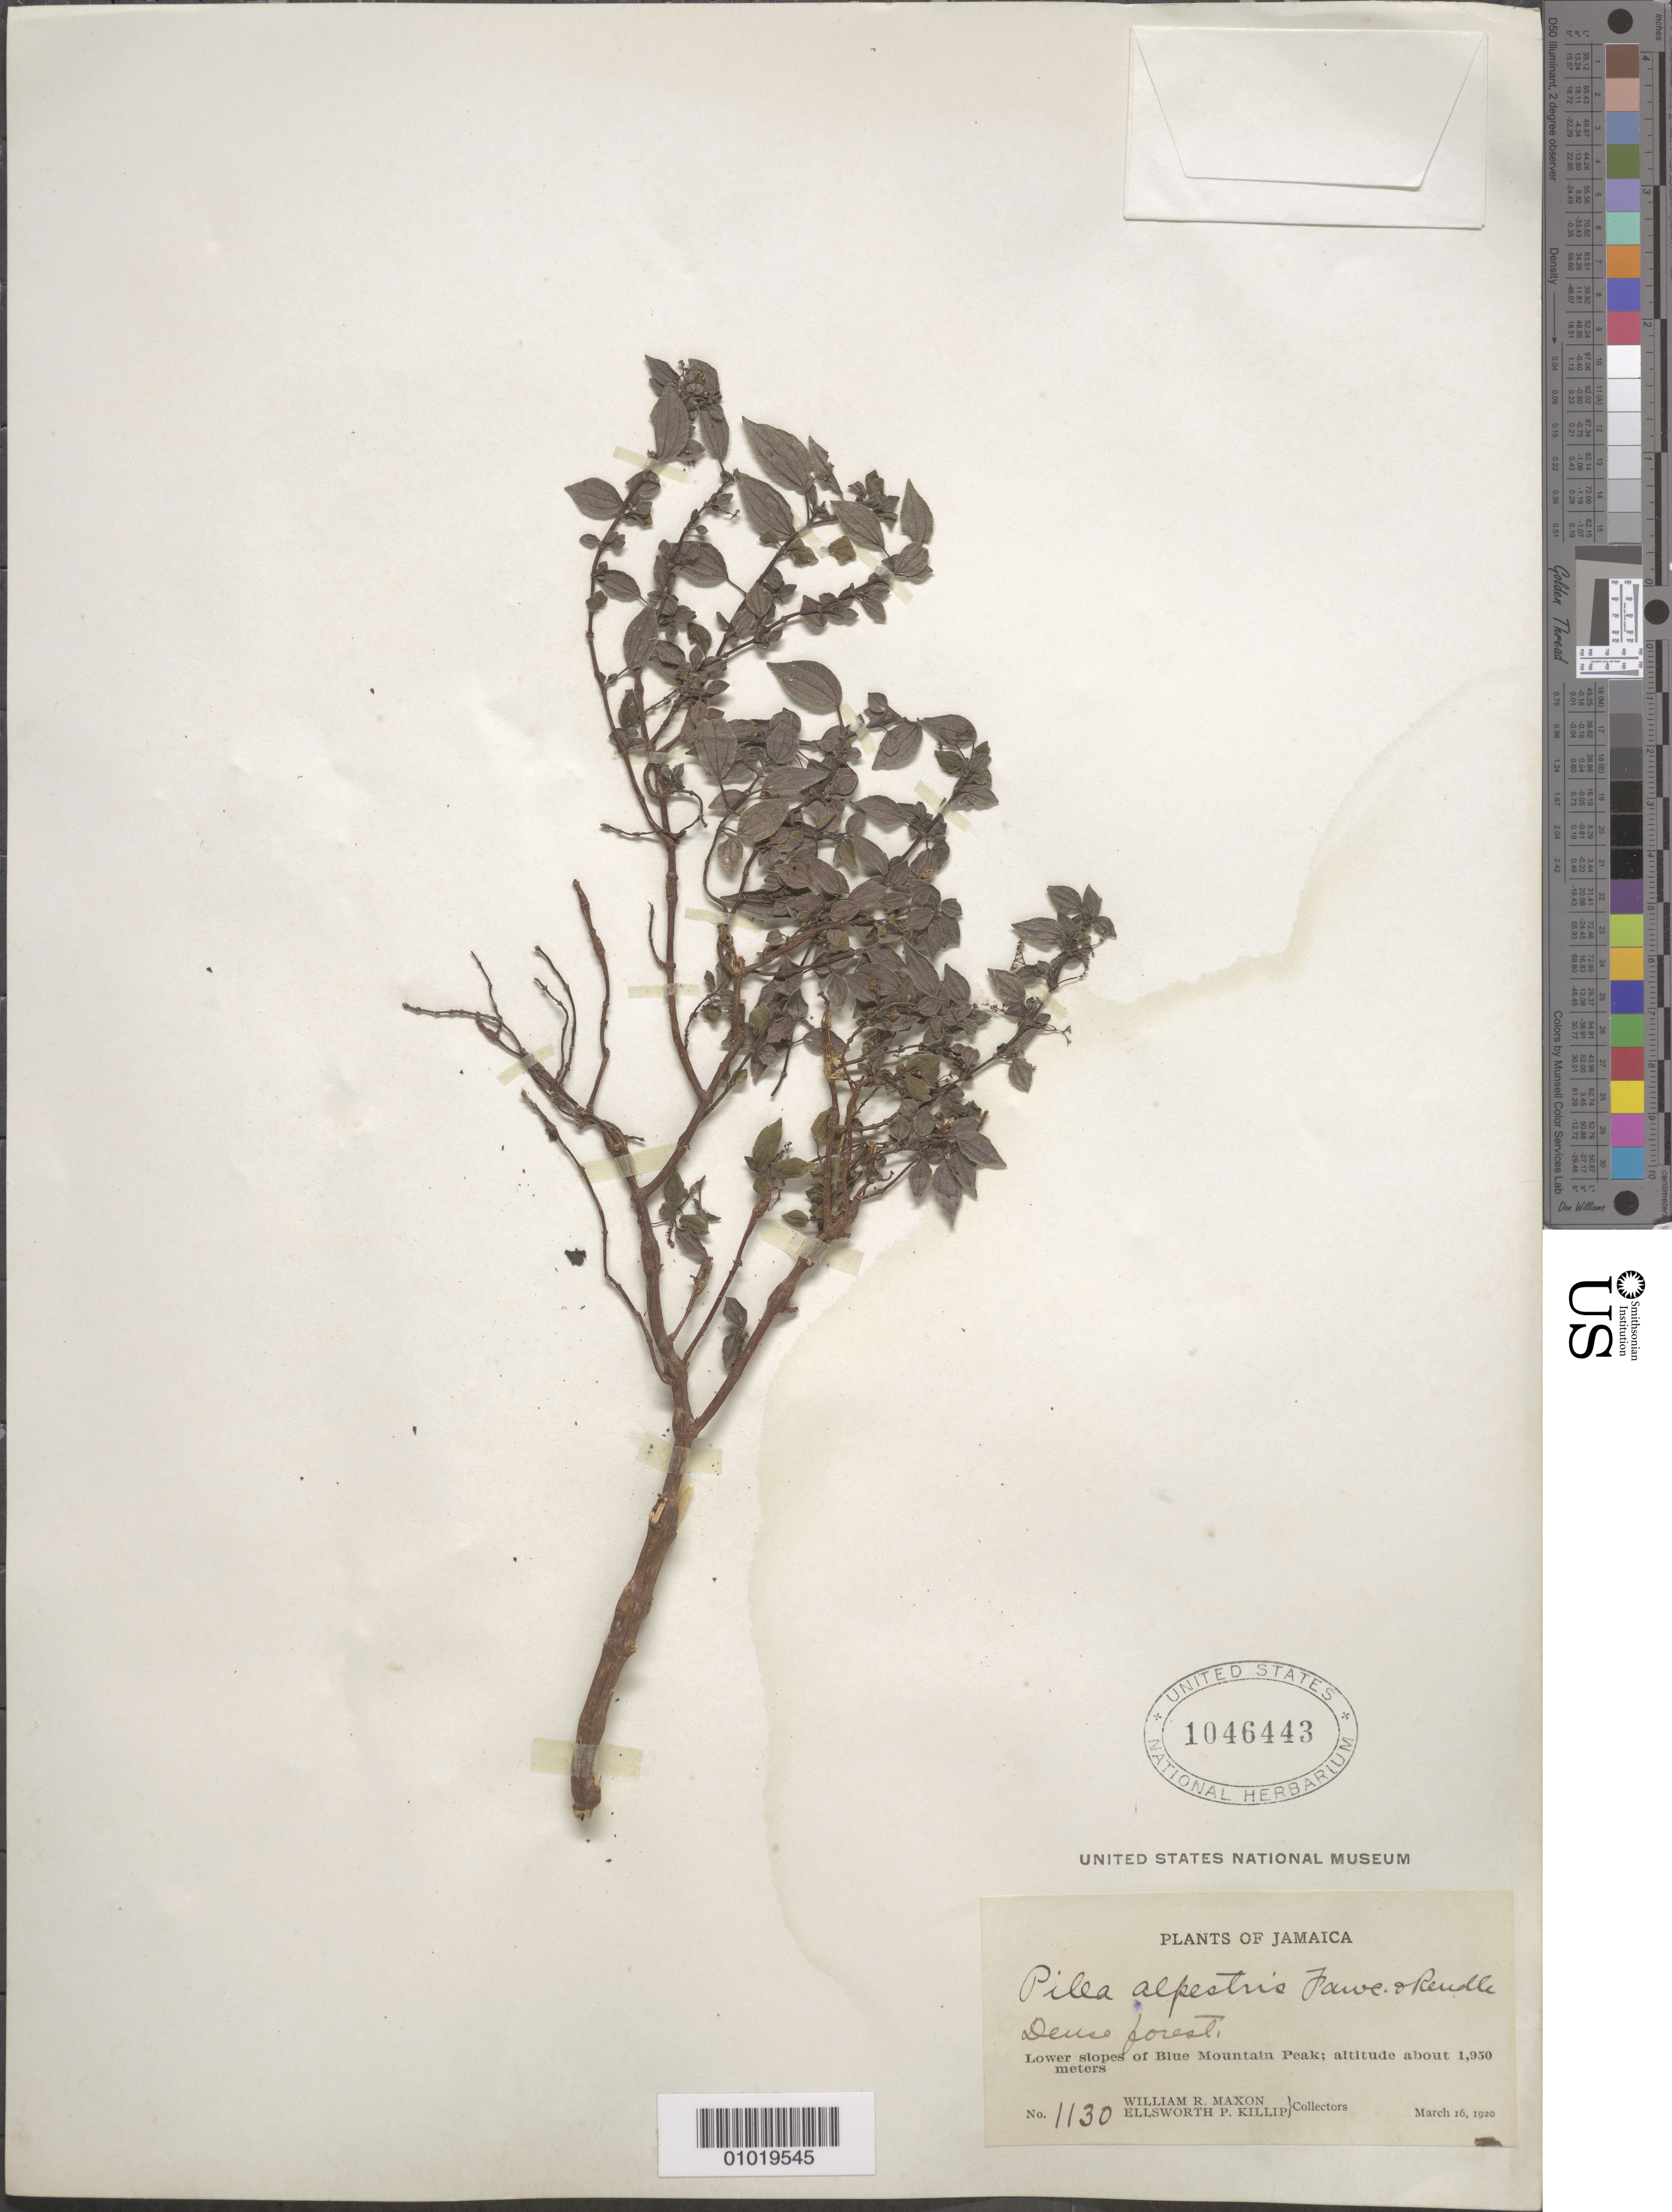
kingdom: Plantae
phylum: Tracheophyta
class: Magnoliopsida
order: Rosales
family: Urticaceae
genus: Pilea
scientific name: Pilea alpestris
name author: (Urb.) Fawc. & Rendle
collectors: W. R. Maxon & E. P. Killip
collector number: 1130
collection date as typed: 16 Mar 1920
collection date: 1920-03-16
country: Jamaica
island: Jamaica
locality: Dense forest. Lower slopes of Blue Mountain Peak.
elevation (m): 1950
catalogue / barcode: US 1046443